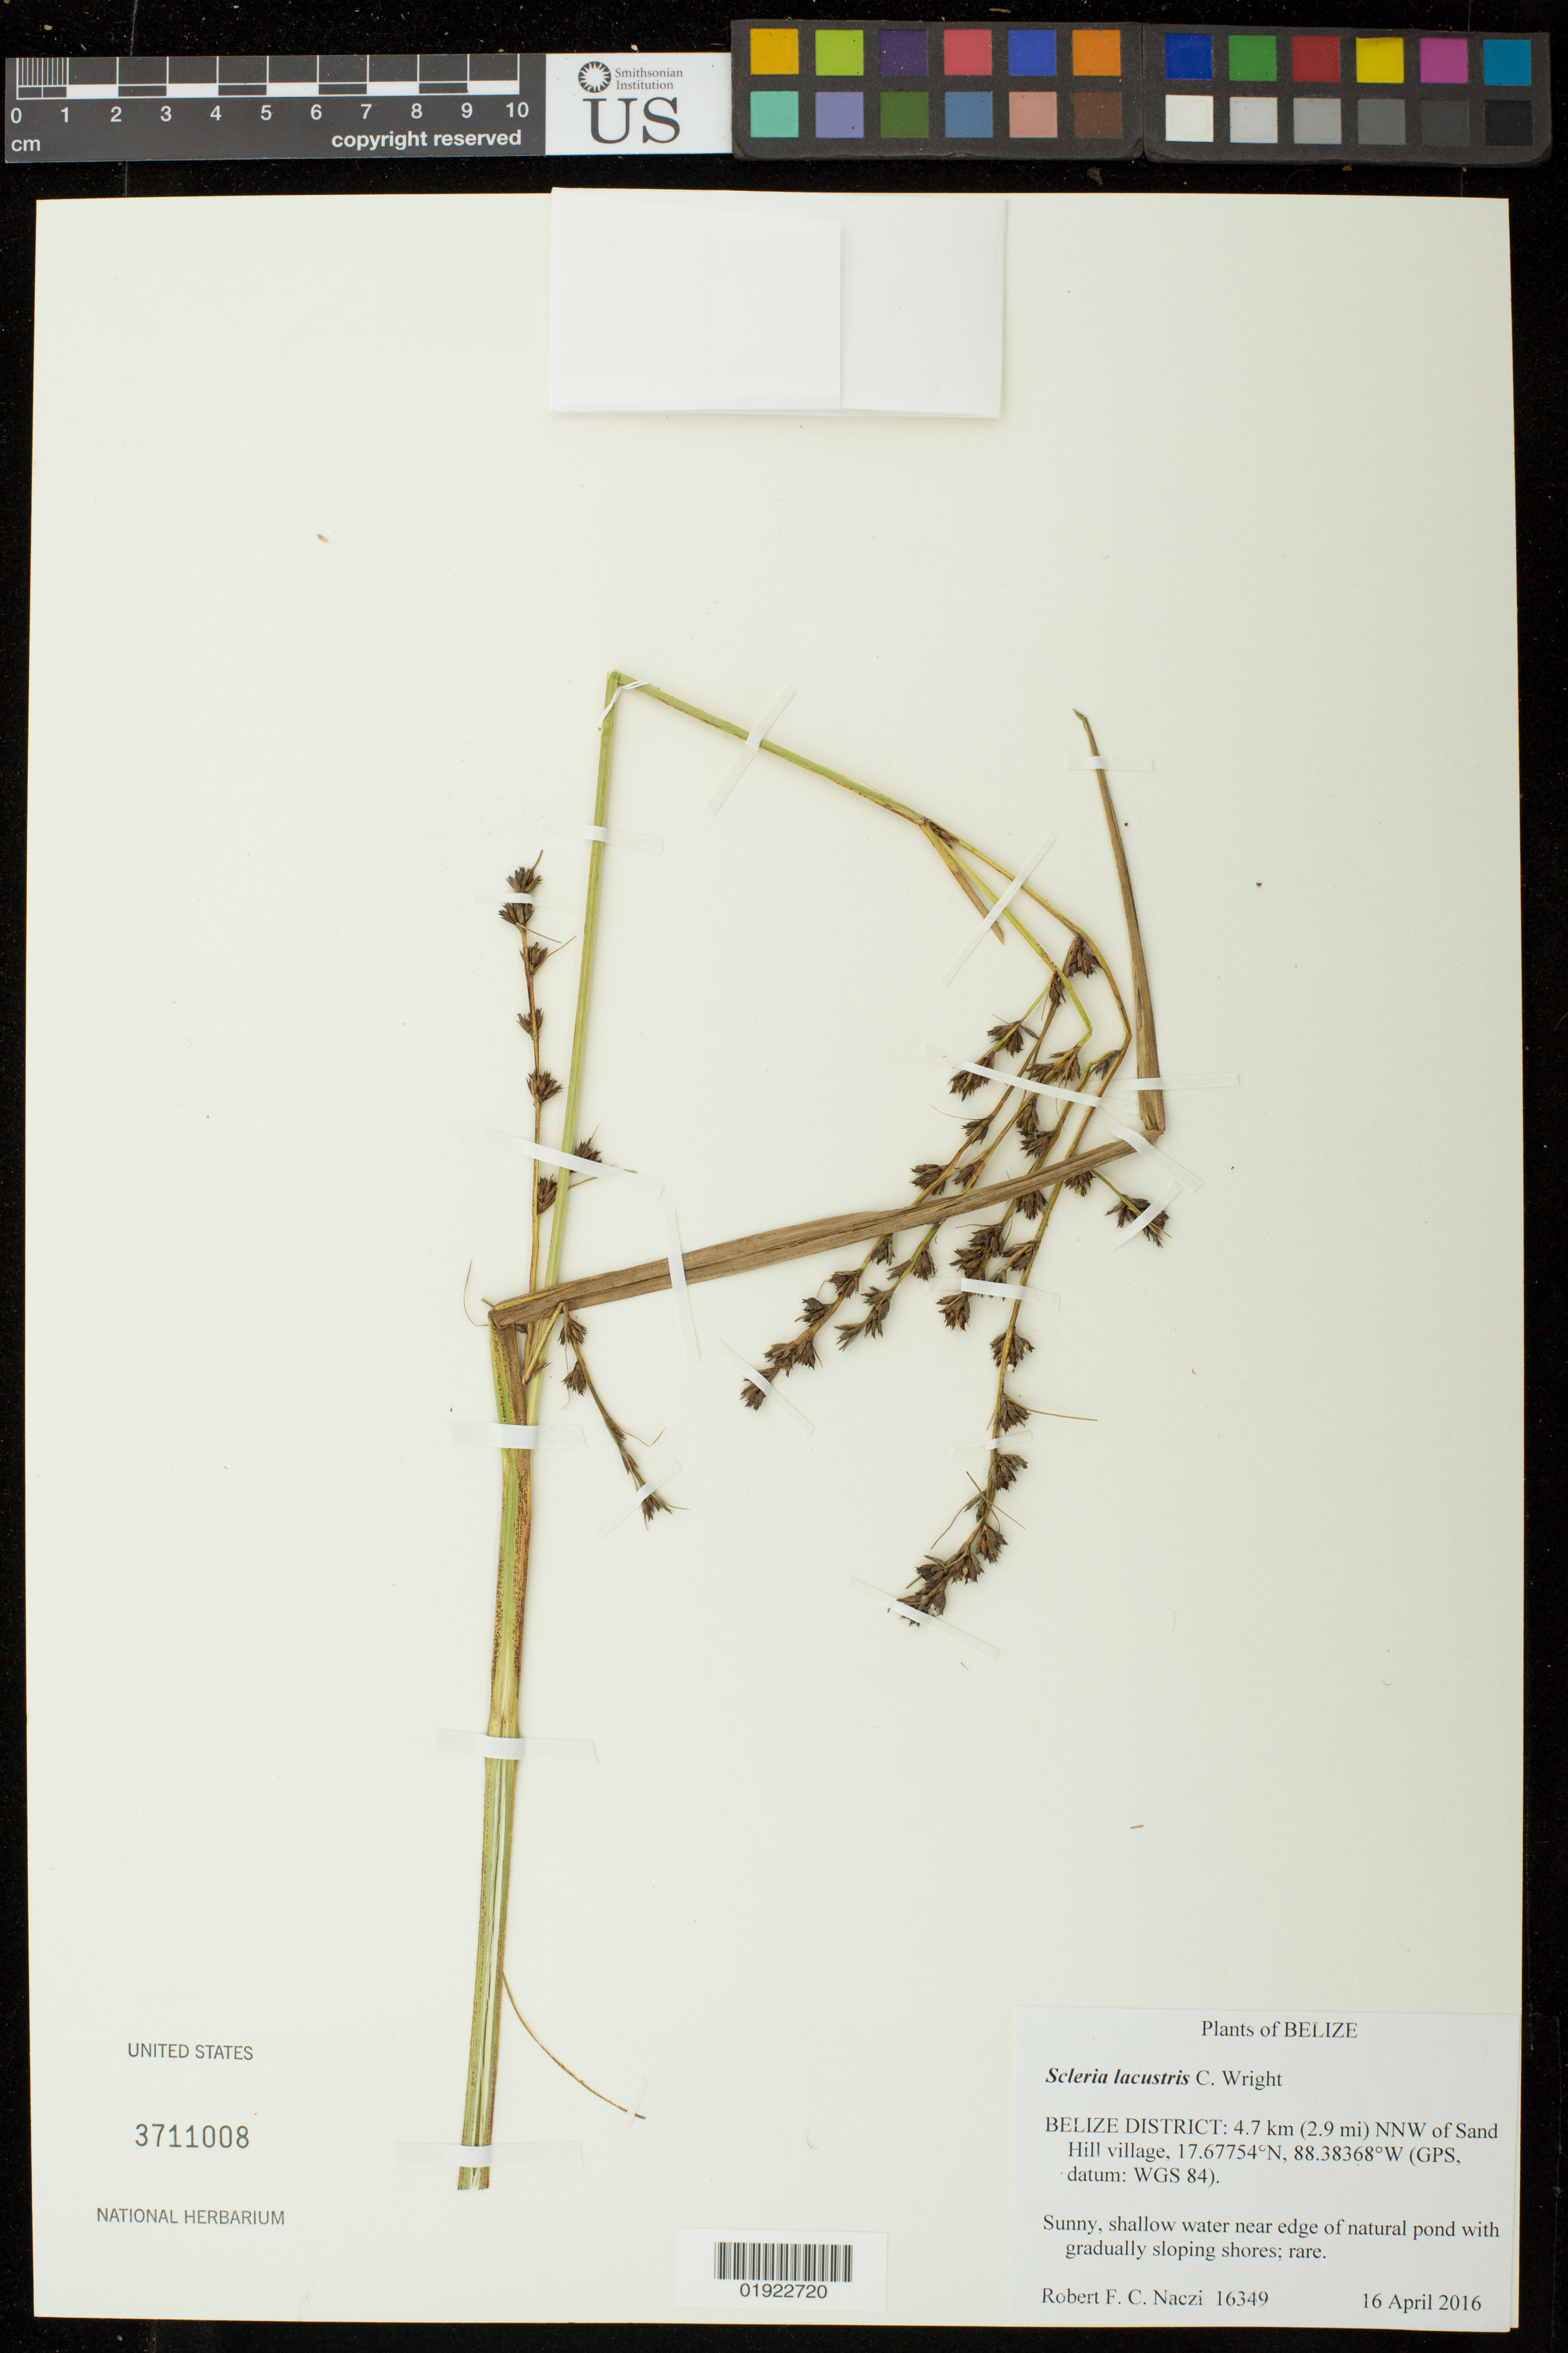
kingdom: Plantae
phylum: Tracheophyta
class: Liliopsida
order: Poales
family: Cyperaceae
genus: Scleria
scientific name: Scleria lacustris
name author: C. Wright in Sauvalle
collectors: R. F. C. Naczi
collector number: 16349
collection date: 2016-04-16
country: Belize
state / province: Belize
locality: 4.7 km (2.9 mi) NNW of Sand Hill village.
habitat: Sunny, shallow water near edge of natural pond with gradually sloping shores; rare.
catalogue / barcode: US 3711008